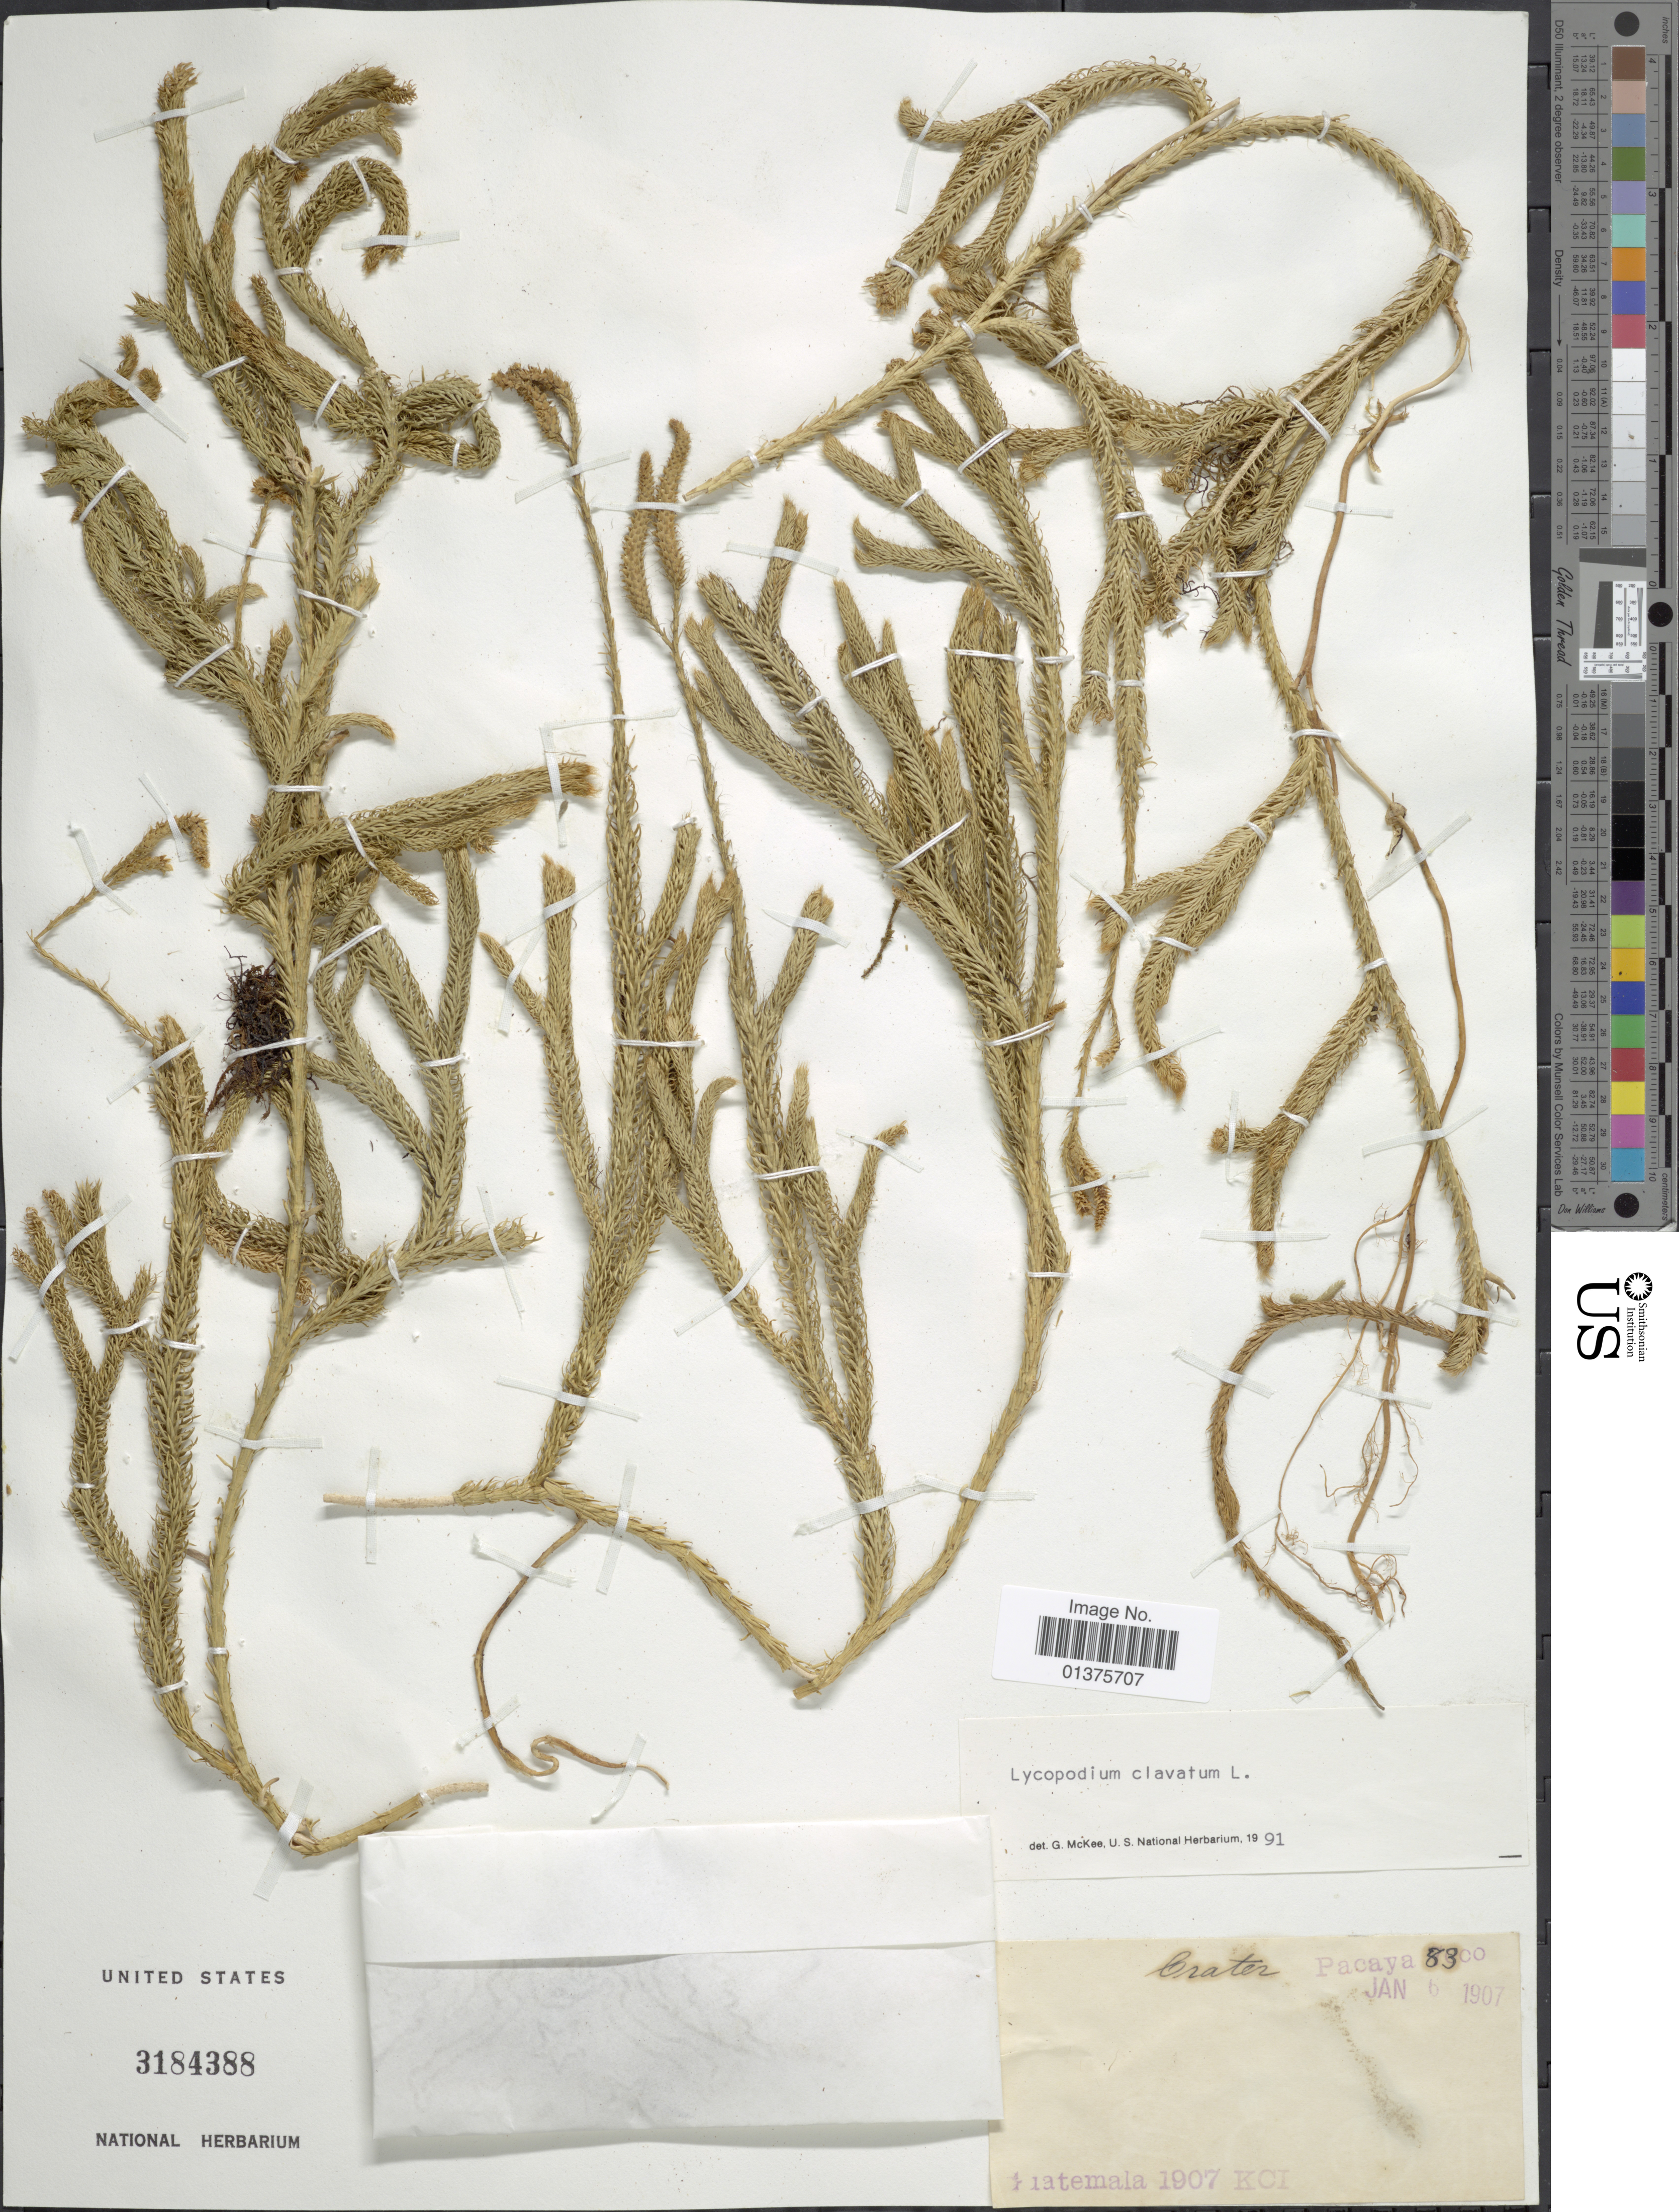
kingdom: Plantae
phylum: Tracheophyta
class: Lycopodiopsida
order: Lycopodiales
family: Lycopodiaceae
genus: Lycopodium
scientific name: Lycopodium clavatum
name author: L.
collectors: Pacaya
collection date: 1907-01-06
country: Guatemala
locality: Crater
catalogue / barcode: US 3184388